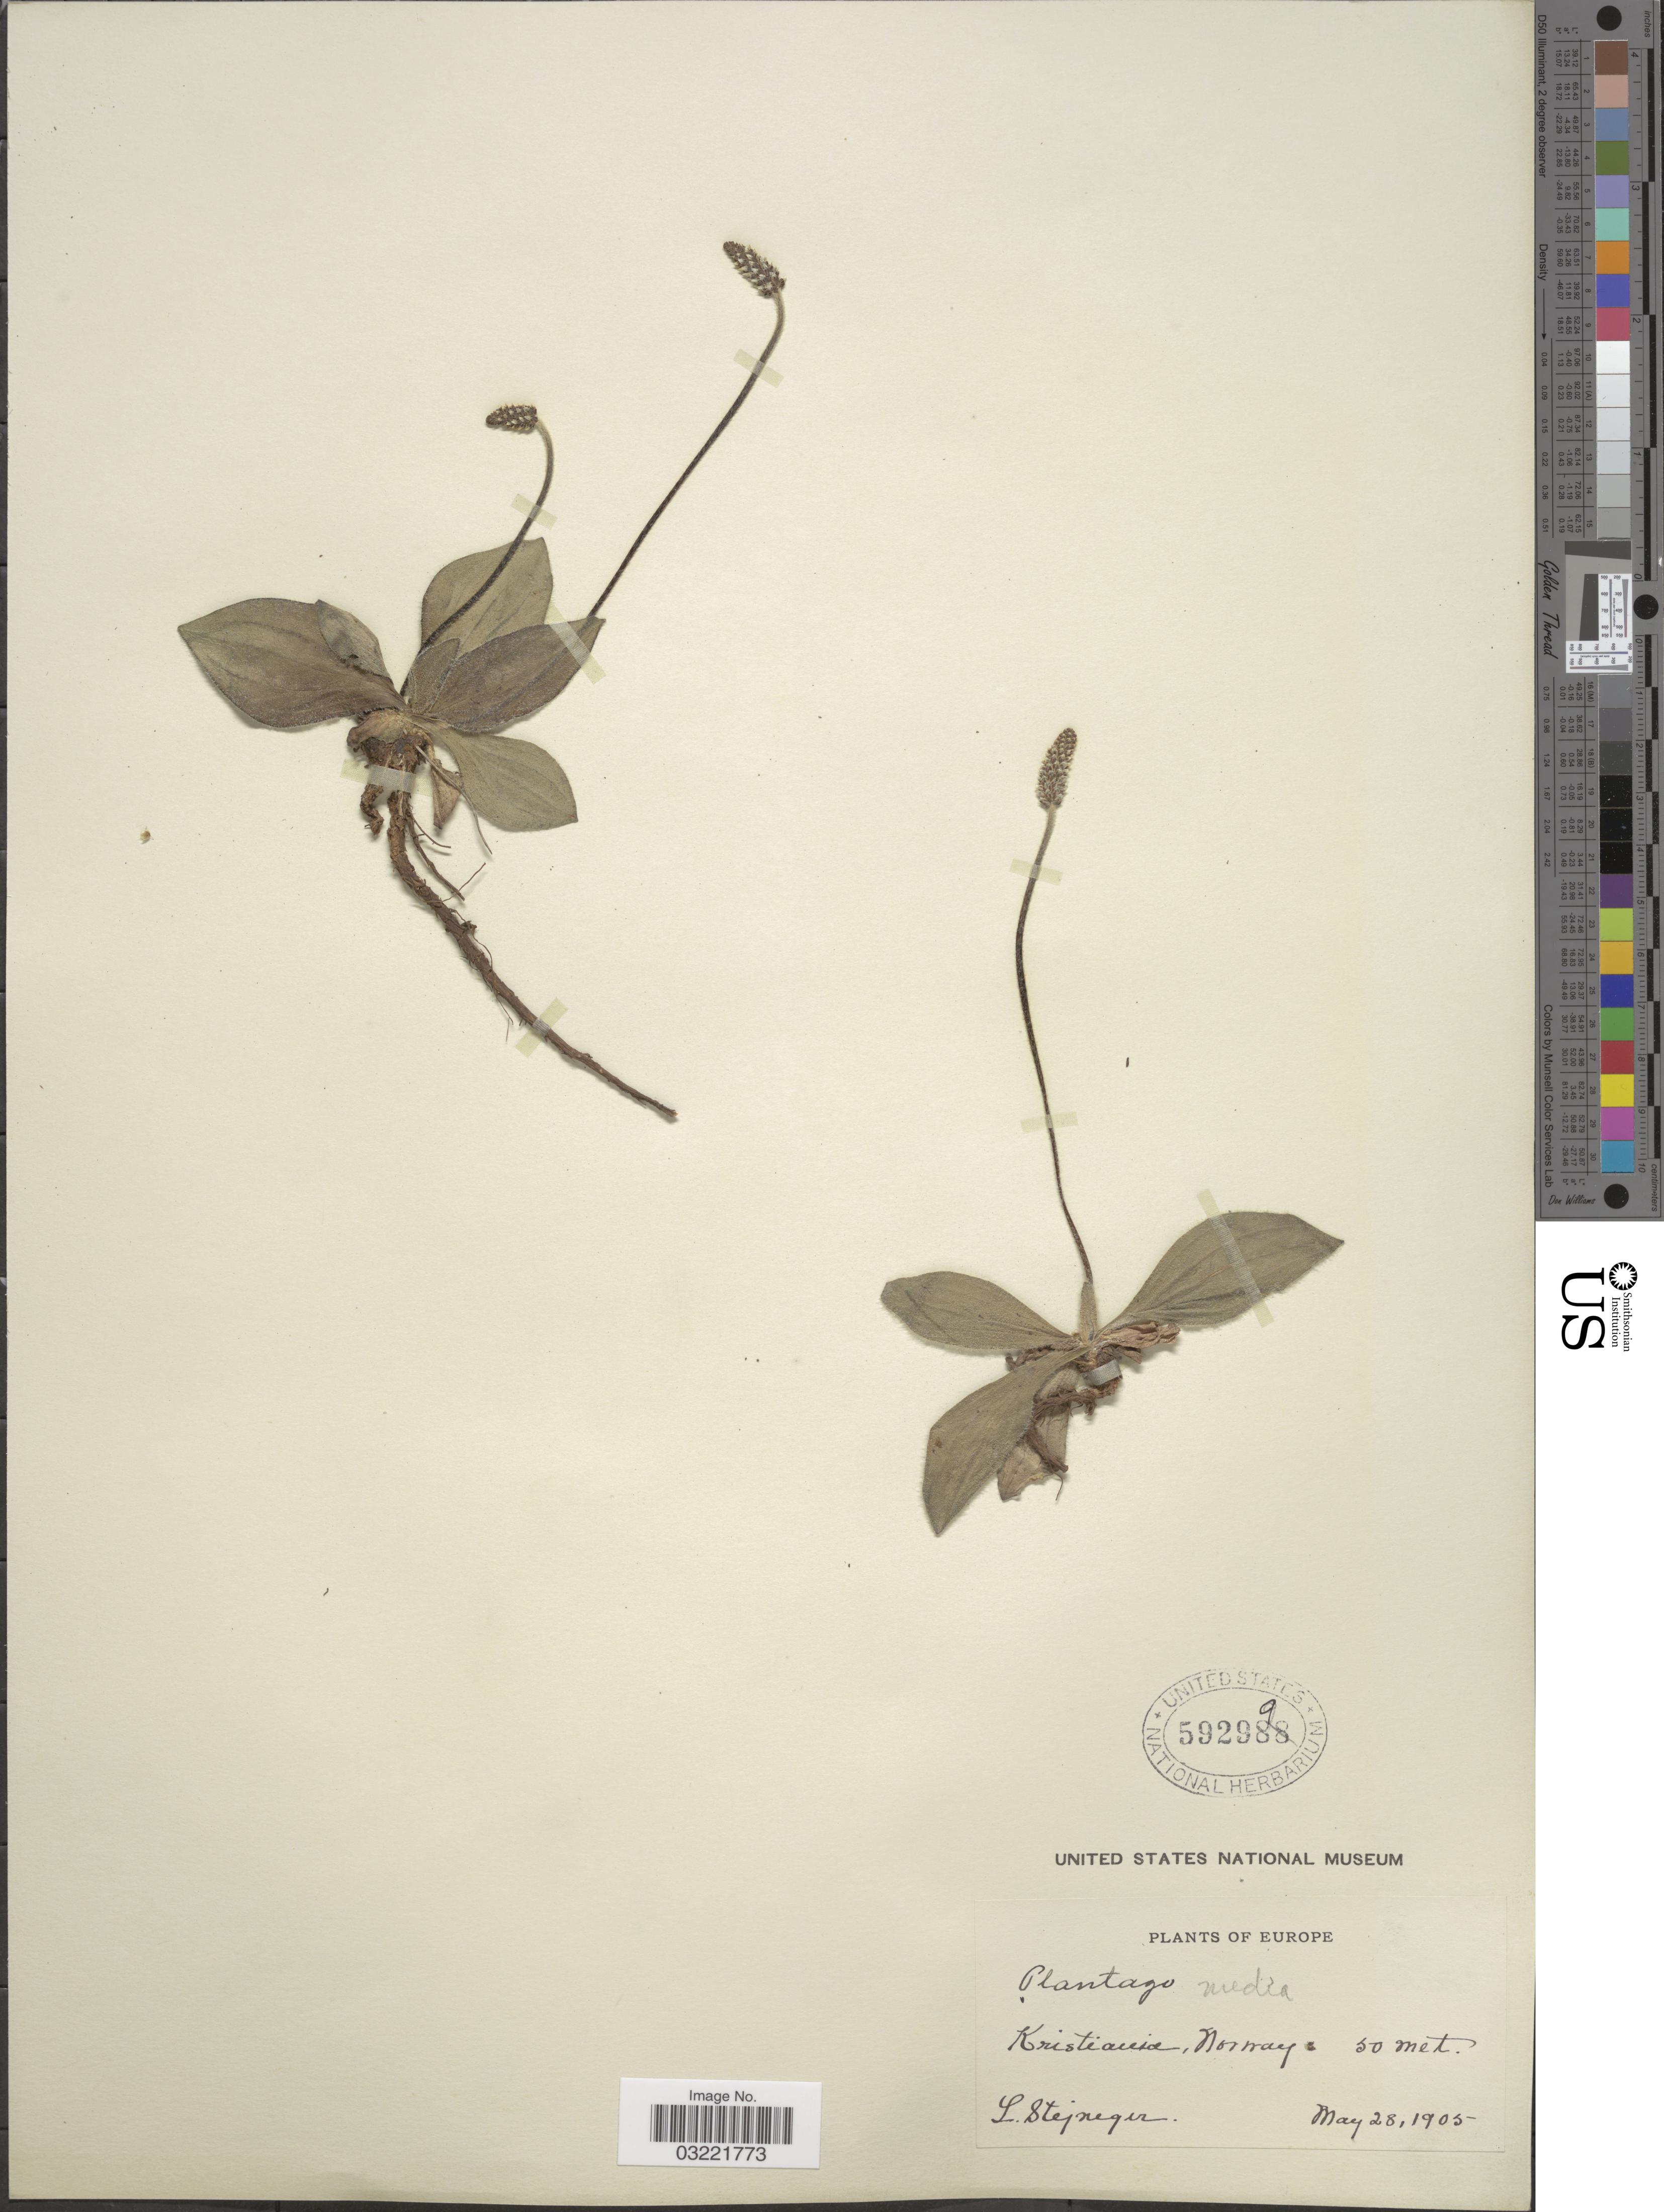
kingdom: Plantae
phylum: Tracheophyta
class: Magnoliopsida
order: Lamiales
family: Plantaginaceae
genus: Plantago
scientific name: Plantago media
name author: L.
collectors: L. Stejneger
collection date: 1905-05-28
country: Norway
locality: Kristiania.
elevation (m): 50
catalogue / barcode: US 592989